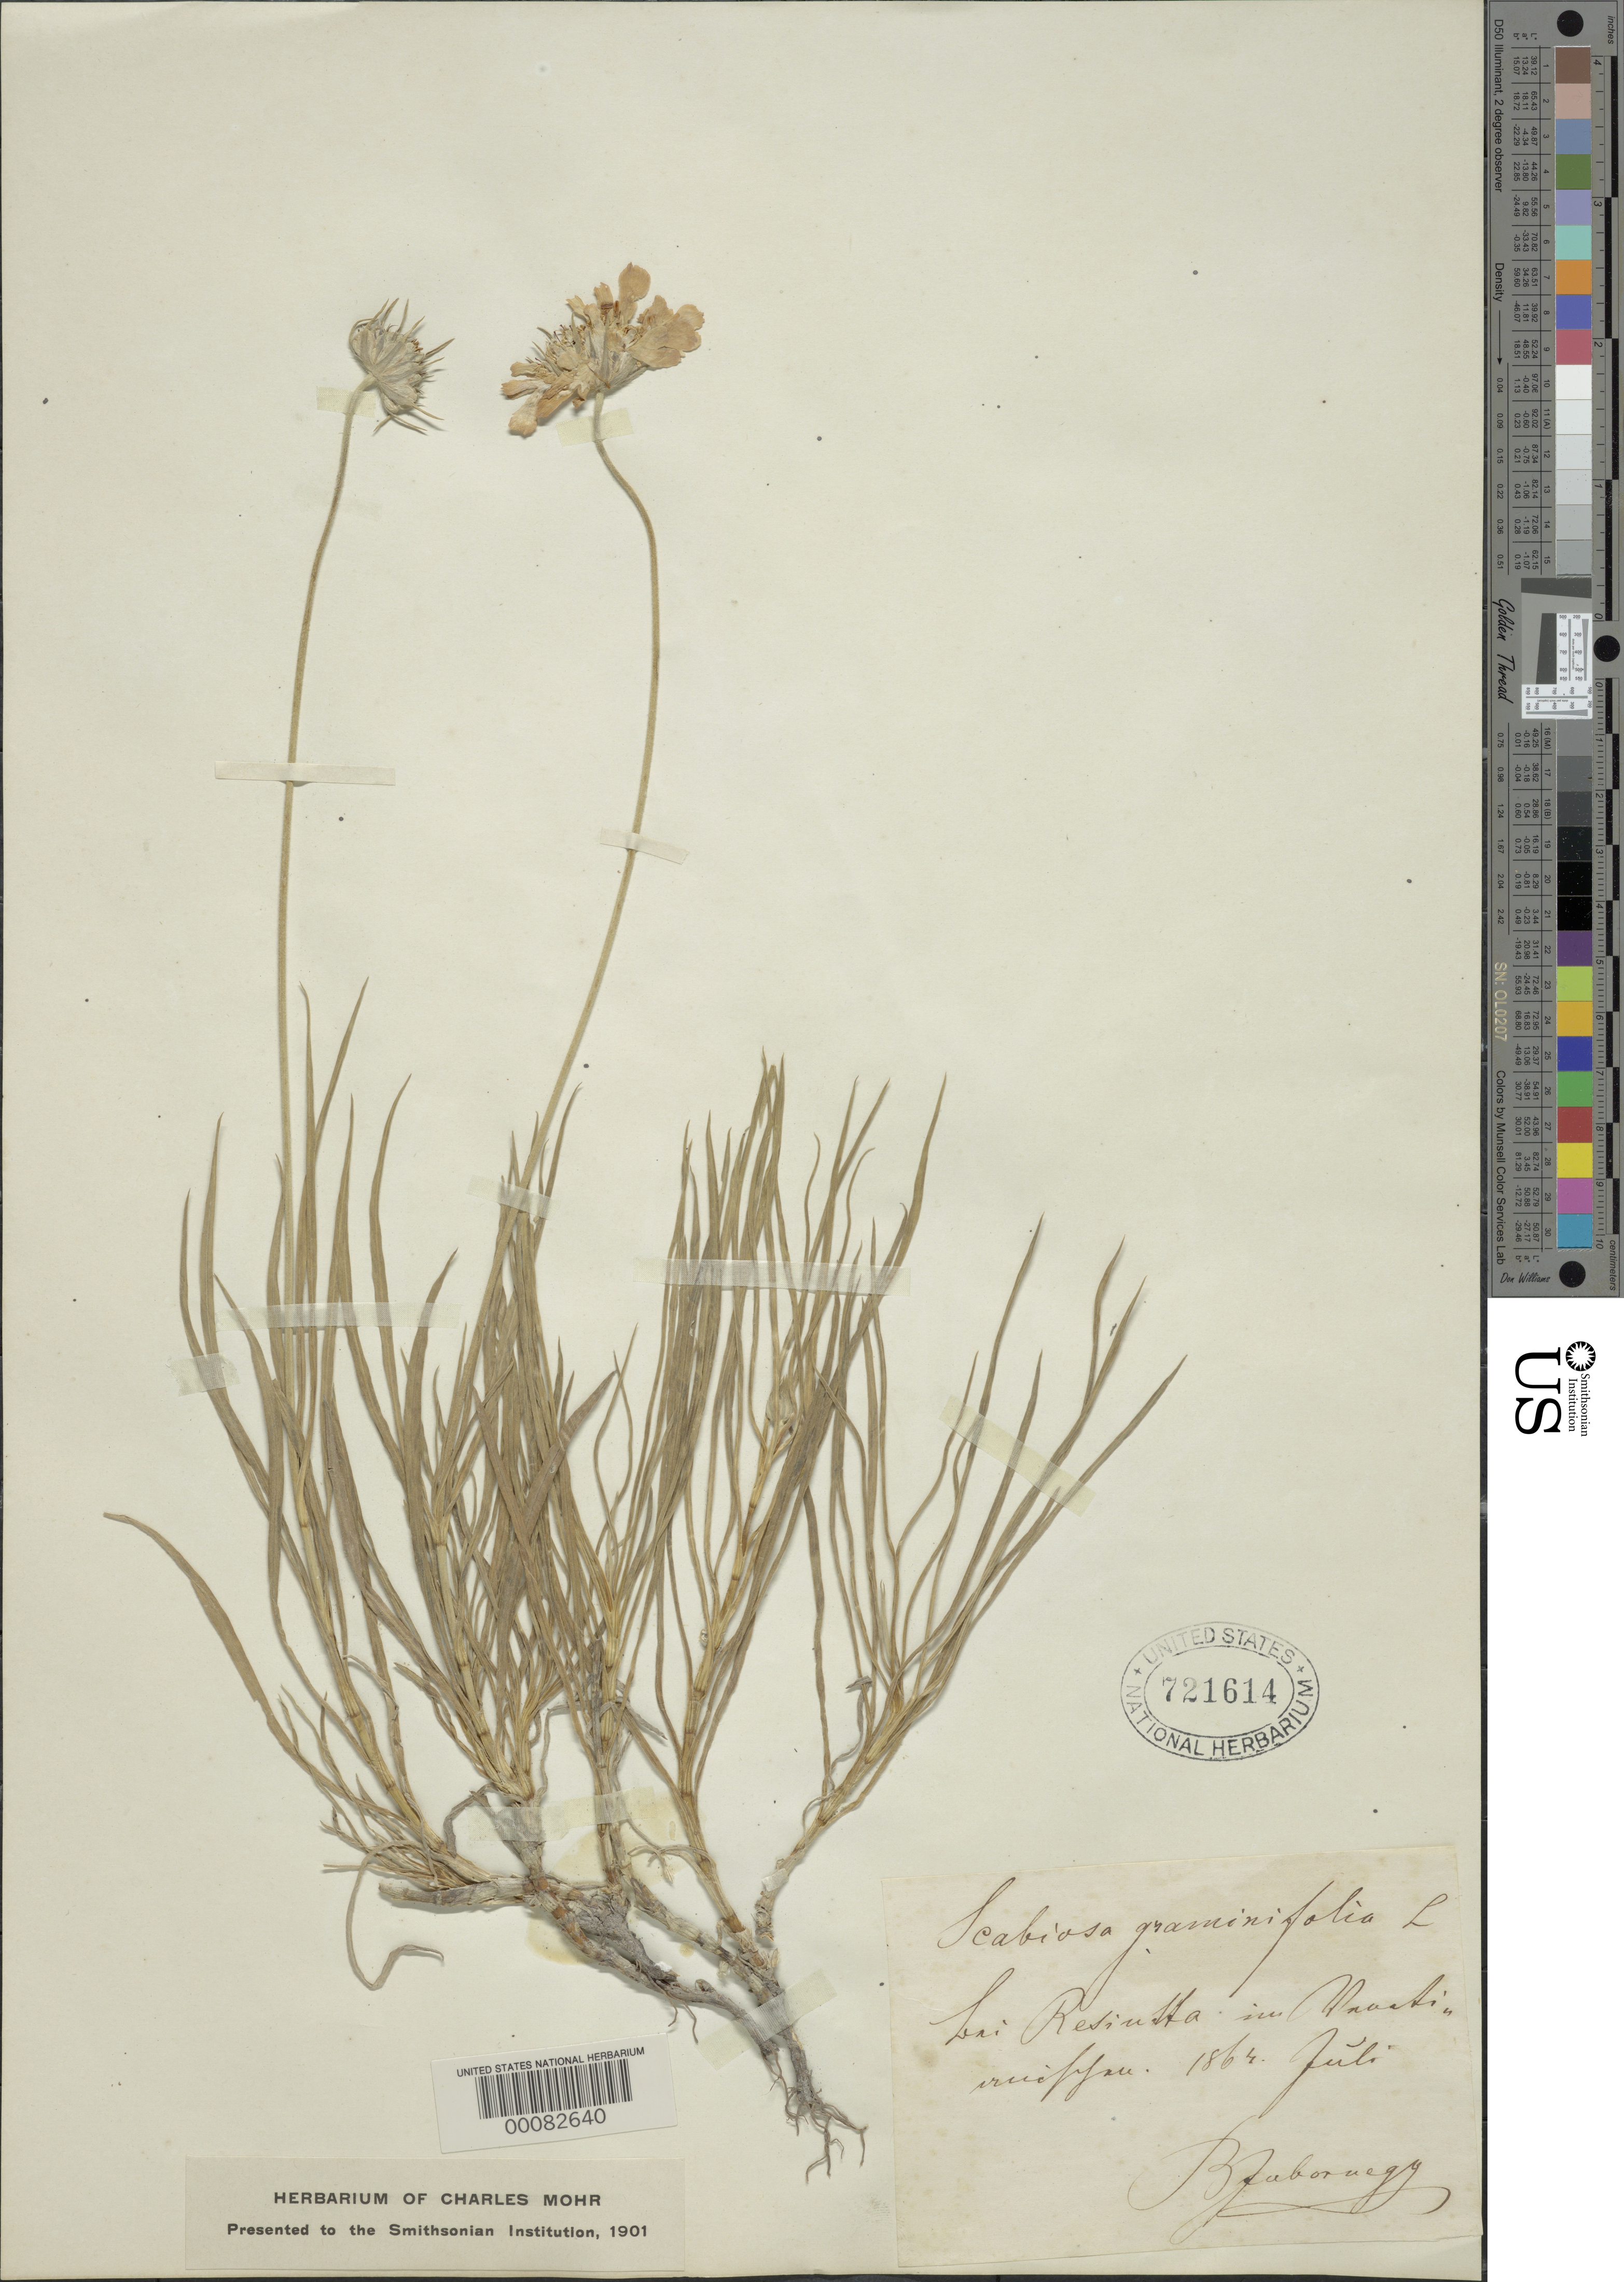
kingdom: Plantae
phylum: Tracheophyta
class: Magnoliopsida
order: Dipsacales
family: Caprifoliaceae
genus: Scabiosa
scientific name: Scabiosa graminifolia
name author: L.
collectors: B. Gabornegy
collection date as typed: Jul 1864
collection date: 1864-07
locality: Resintta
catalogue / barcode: US 721614